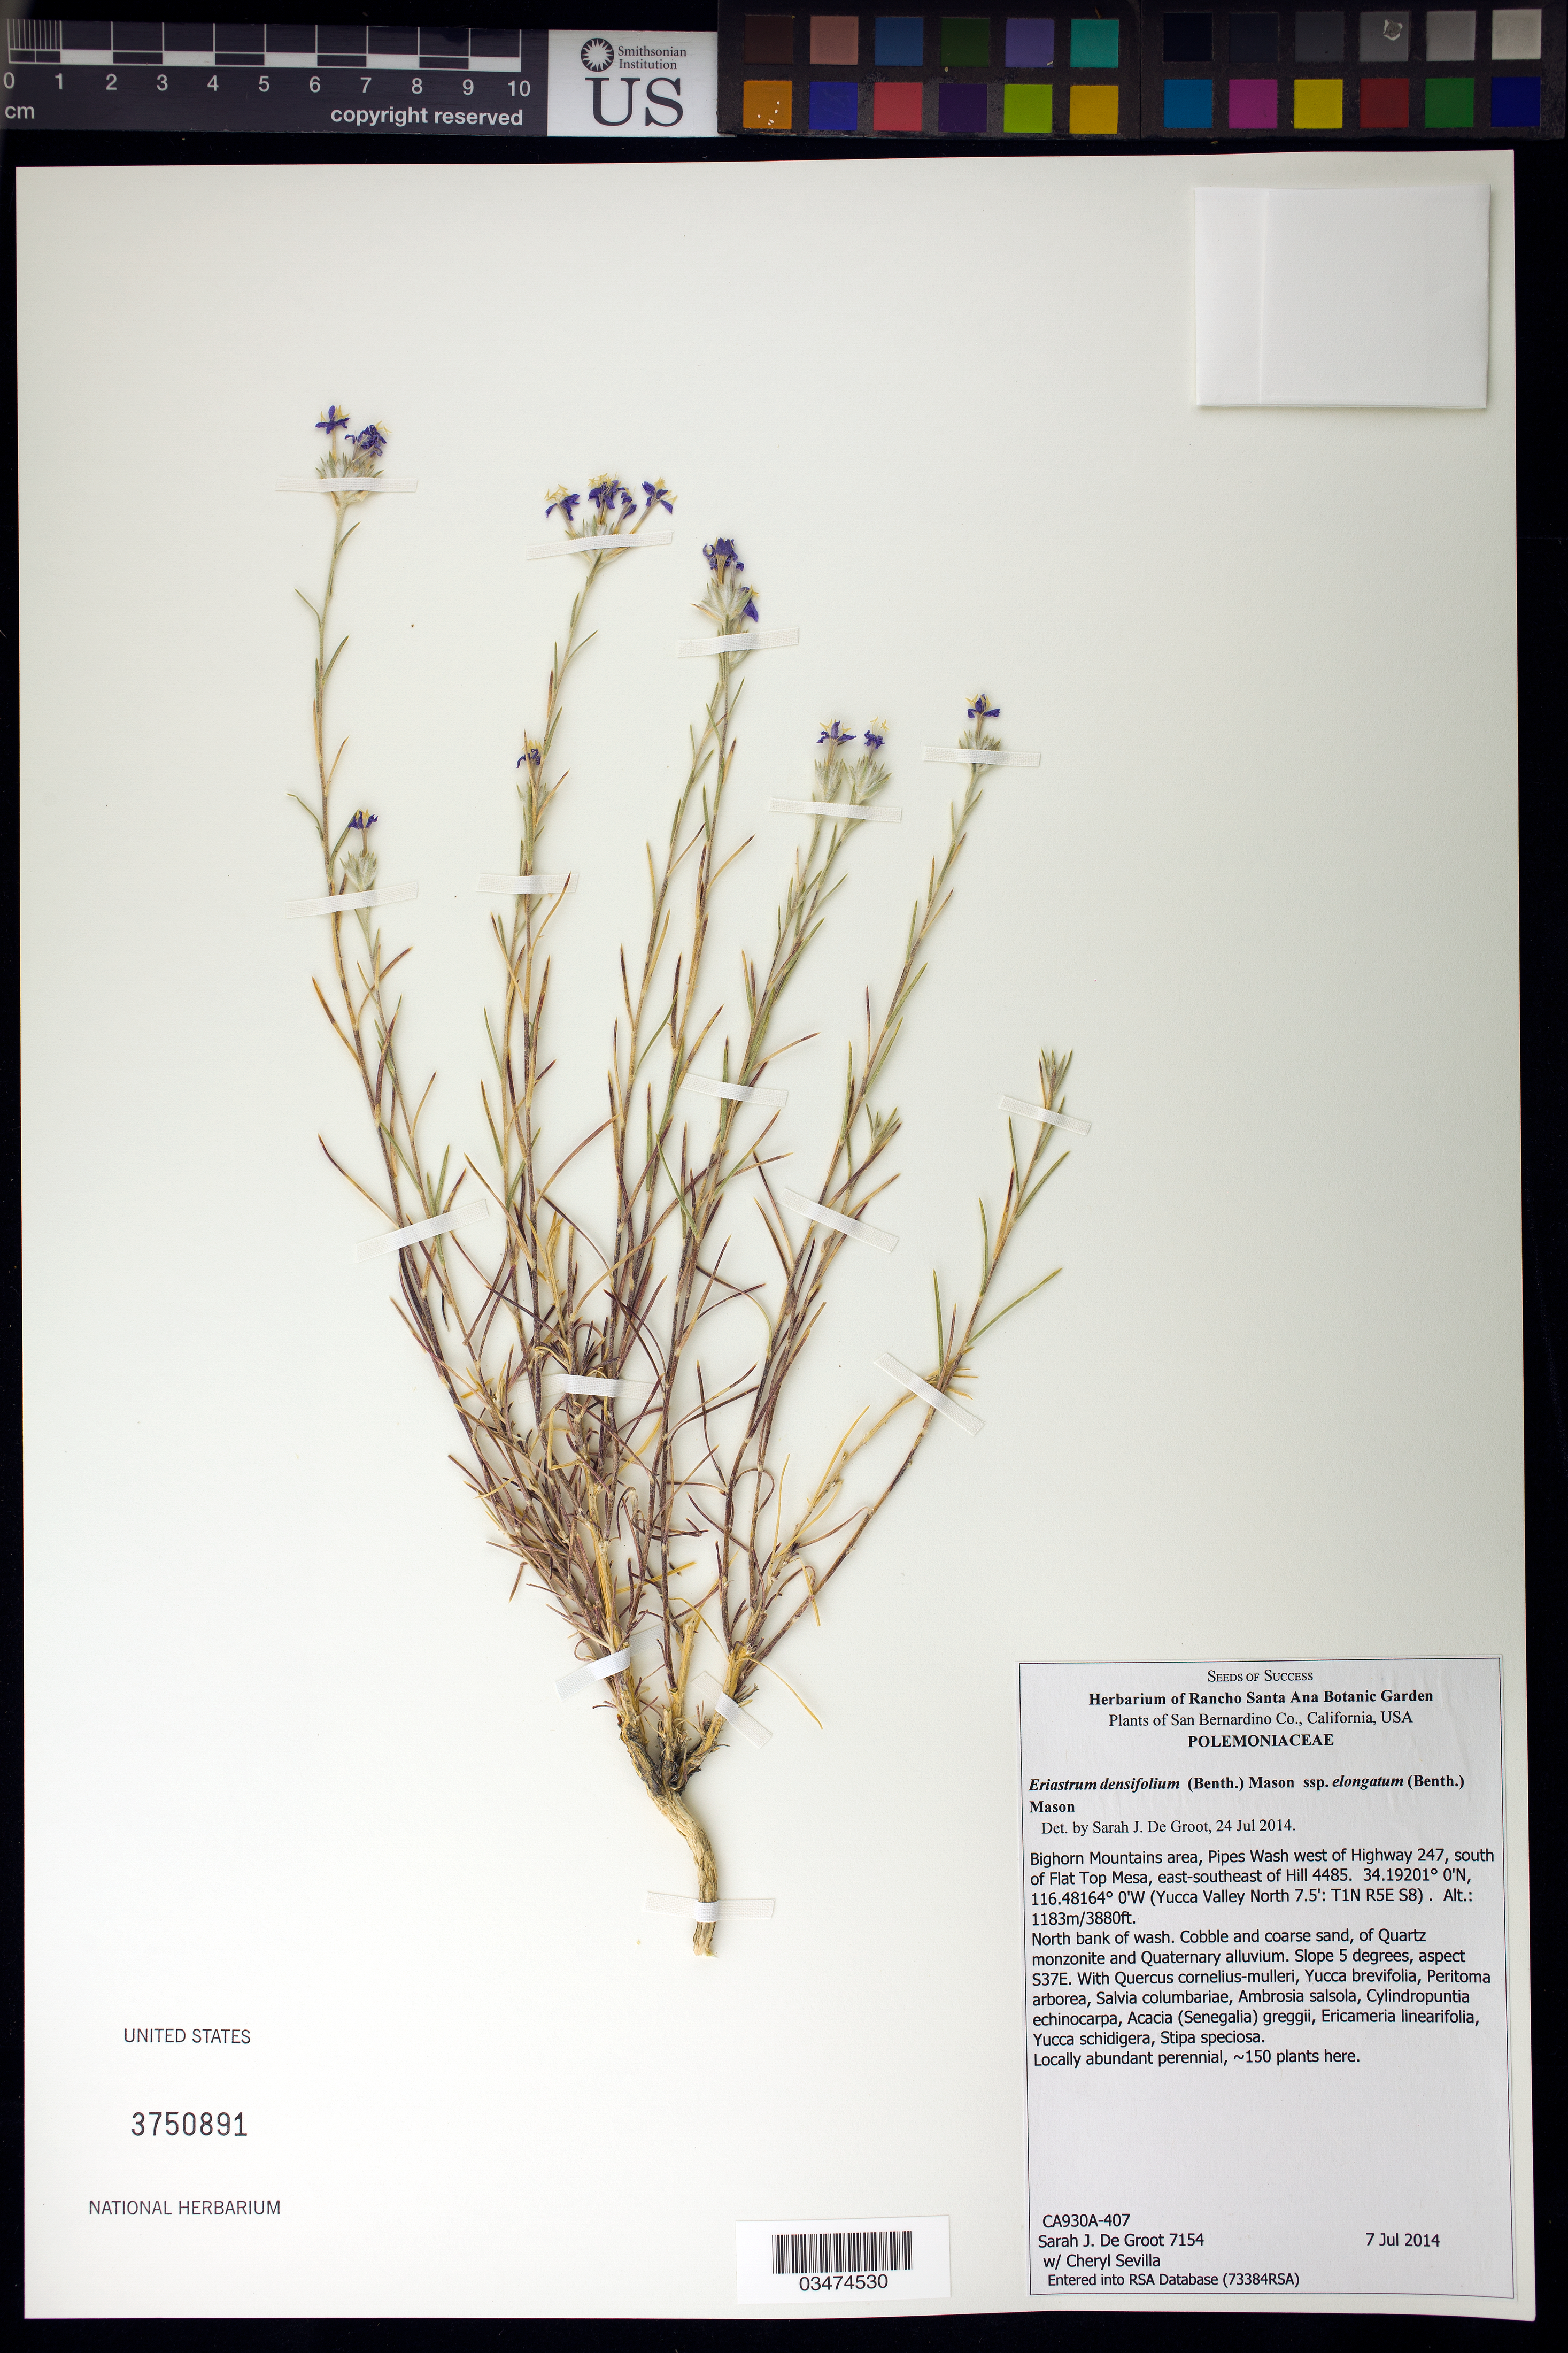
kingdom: Plantae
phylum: Tracheophyta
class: Magnoliopsida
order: Ericales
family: Polemoniaceae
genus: Eriastrum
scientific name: Eriastrum densifolium subsp. elongatum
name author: (Benth.) H. Mason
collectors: S. De Groot & C. Sevilla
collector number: CA930A-407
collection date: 2014-07-07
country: United States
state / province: California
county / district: San Bernardino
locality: Bighorn Mts area, Pipes Wash W of Hwy 247, S of Flat Top Mesa, ESE of Hill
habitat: Cobble and coarse sand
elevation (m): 1183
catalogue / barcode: US 3750891